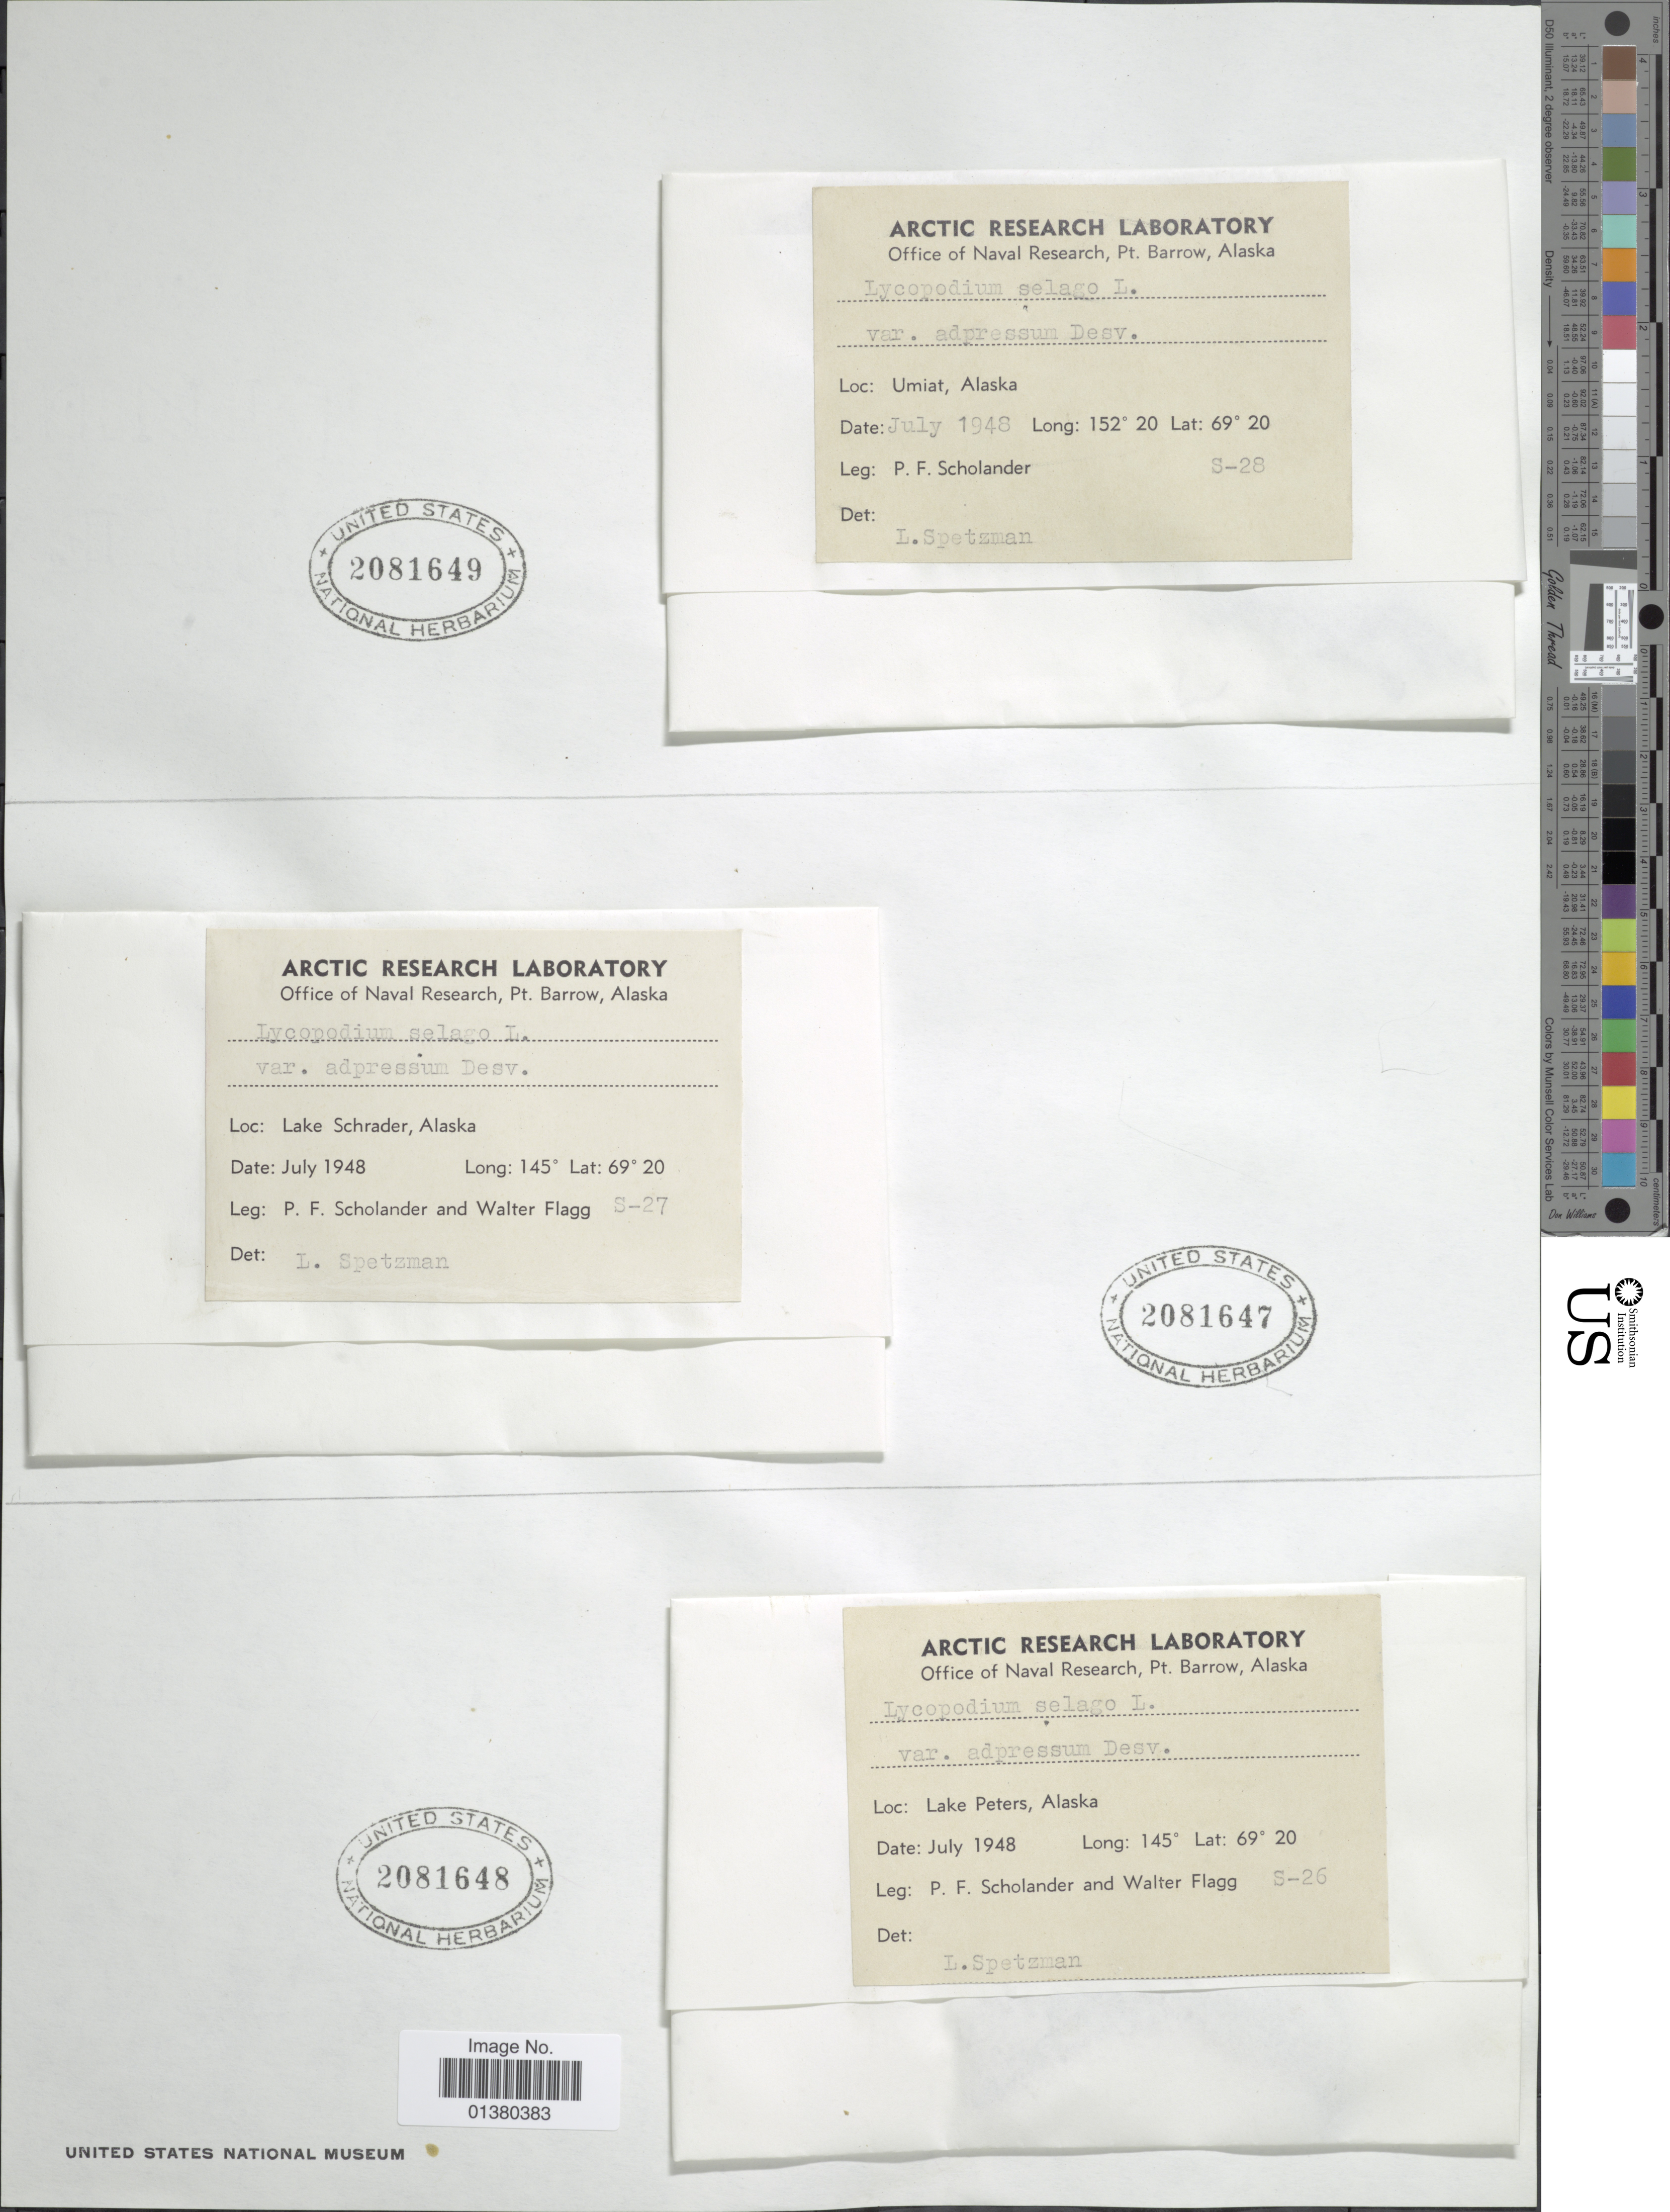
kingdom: Plantae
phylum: Tracheophyta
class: Lycopodiopsida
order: Lycopodiales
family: Lycopodiaceae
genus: Huperzia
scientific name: Huperzia selago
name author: (L.) Bernh. ex Schrank & Mart.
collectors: P. Scholander & W. Flagg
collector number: S-27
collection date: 1948-07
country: United States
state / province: Alaska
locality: Lake Schrader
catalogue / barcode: US 2081647-2